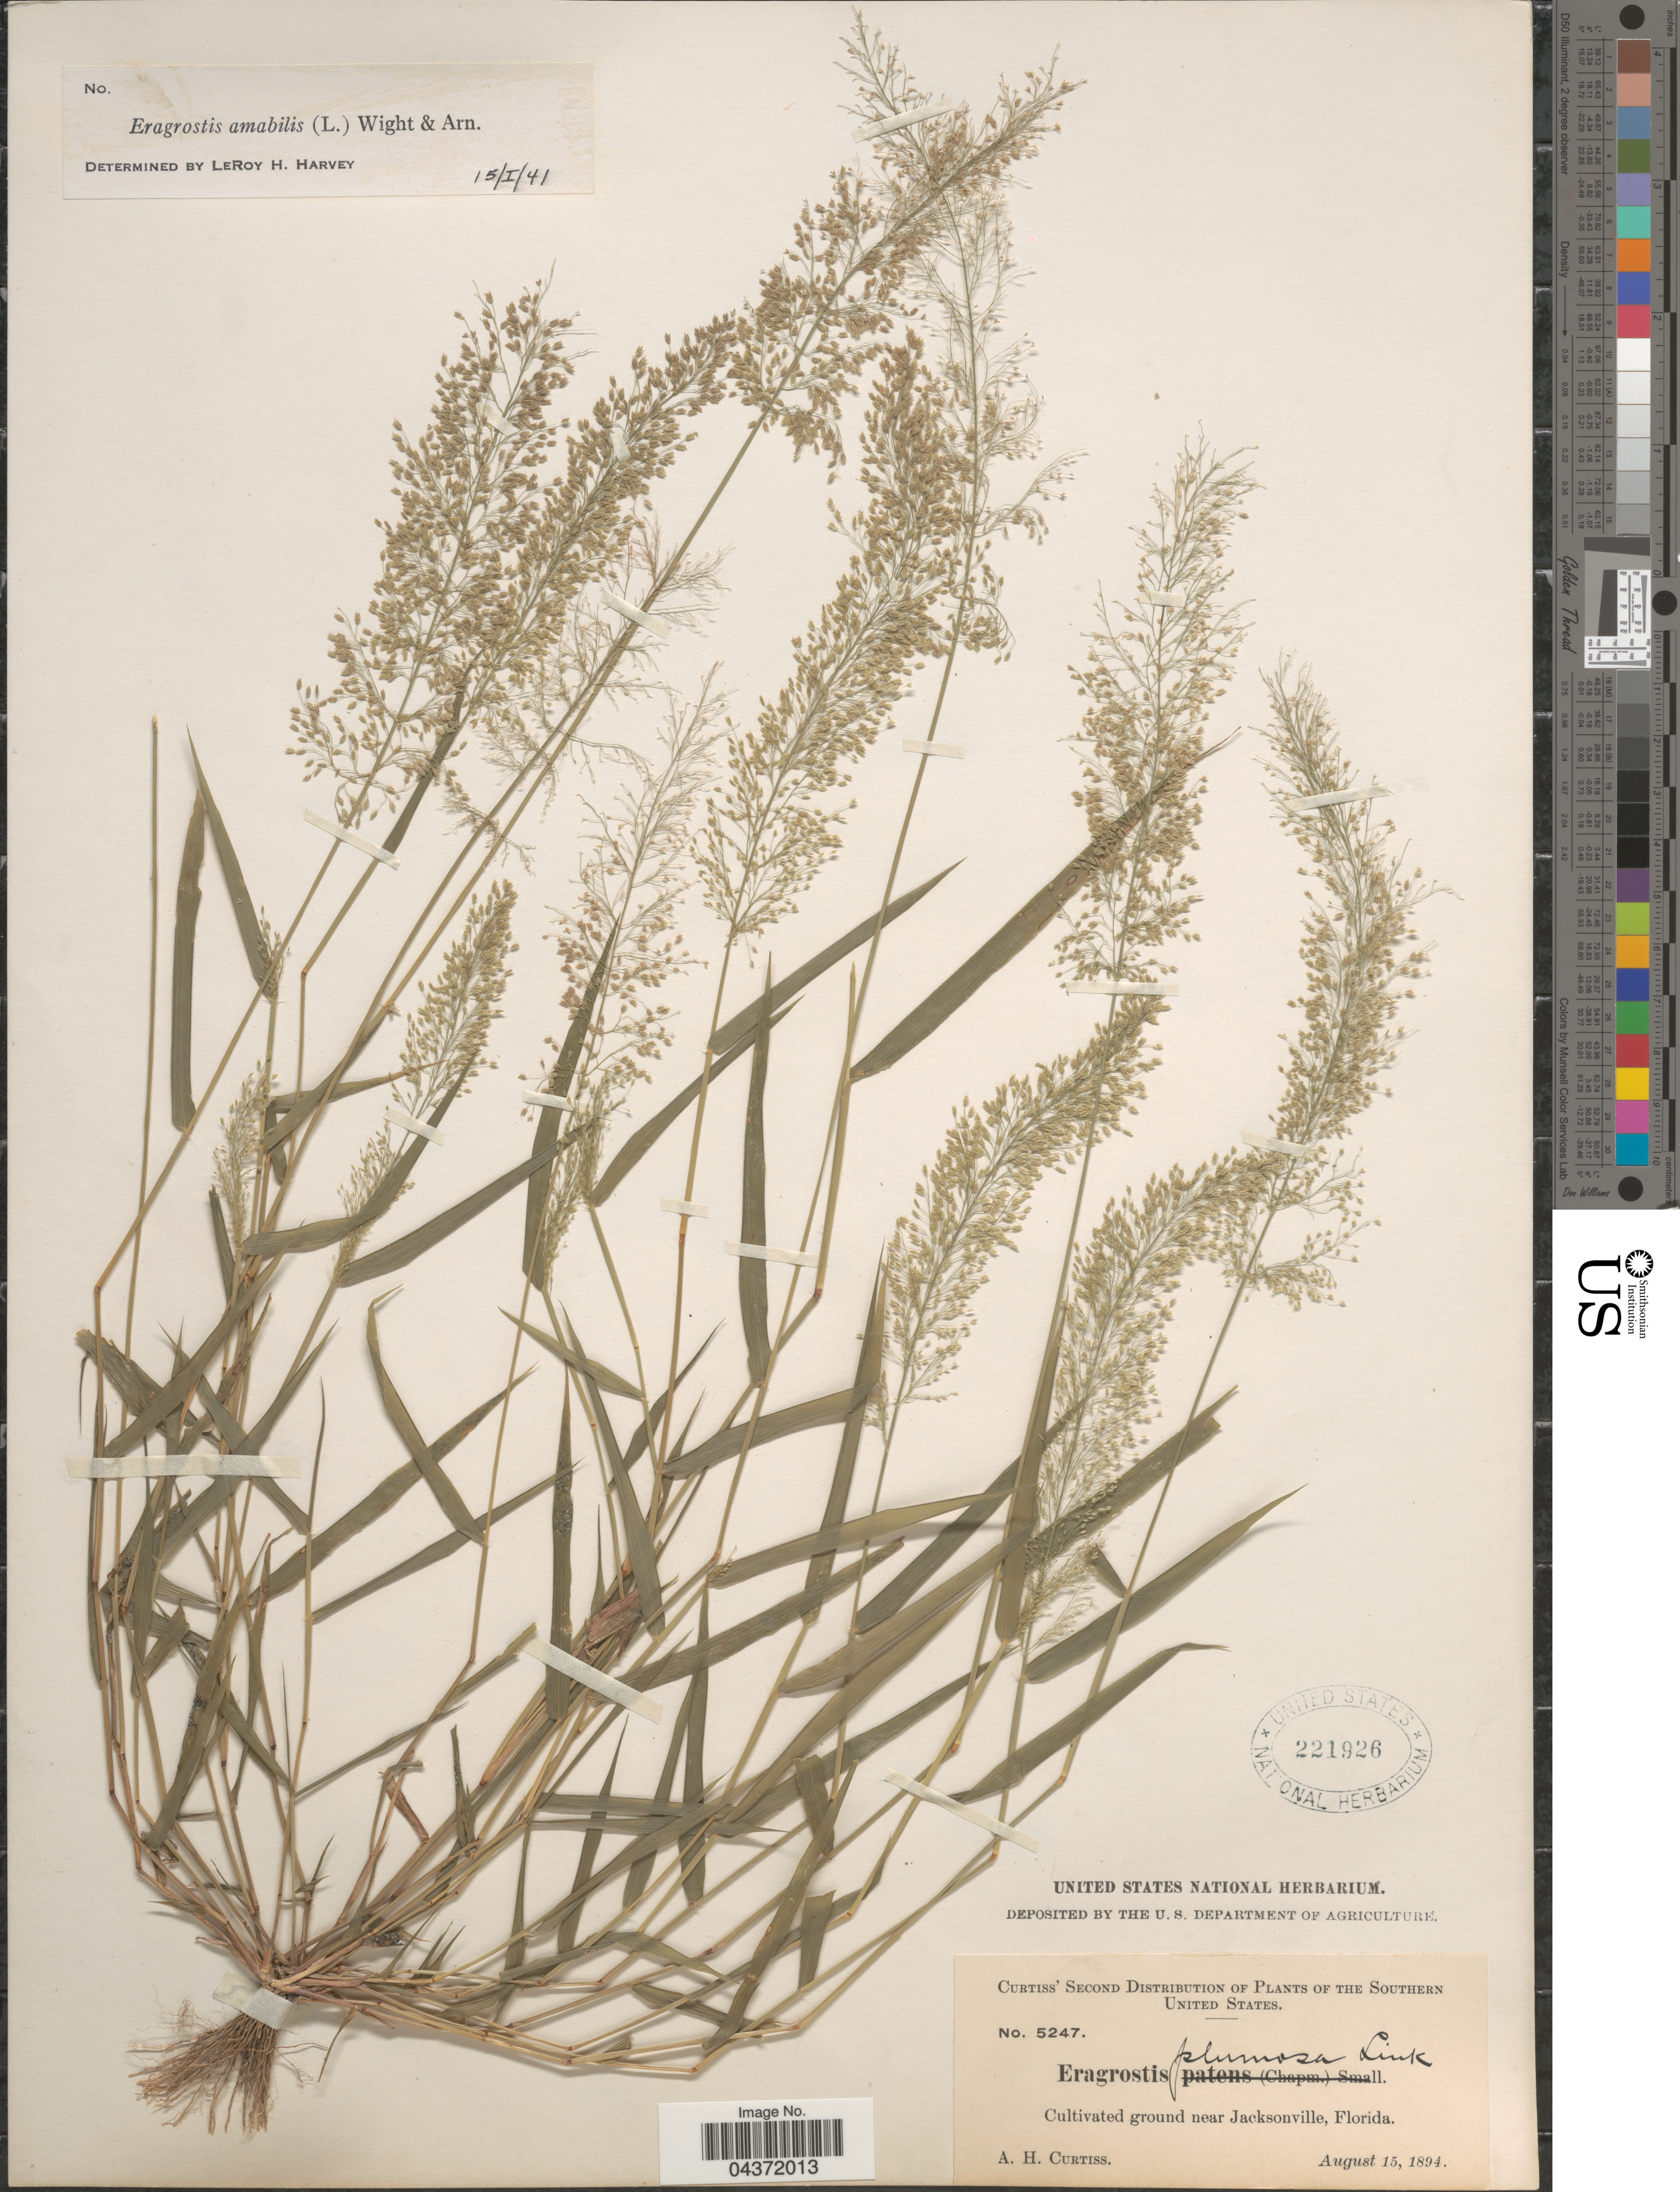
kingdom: Plantae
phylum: Tracheophyta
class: Liliopsida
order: Poales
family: Poaceae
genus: Eragrostis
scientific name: Eragrostis tenella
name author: (L.) P. Beauv. ex Roem. & Schult.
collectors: A. H. Curtiss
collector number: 5247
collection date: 1894-08-15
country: United States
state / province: Florida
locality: The Southern United States. Cultivated ground near Jacksonville.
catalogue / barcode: US 221926